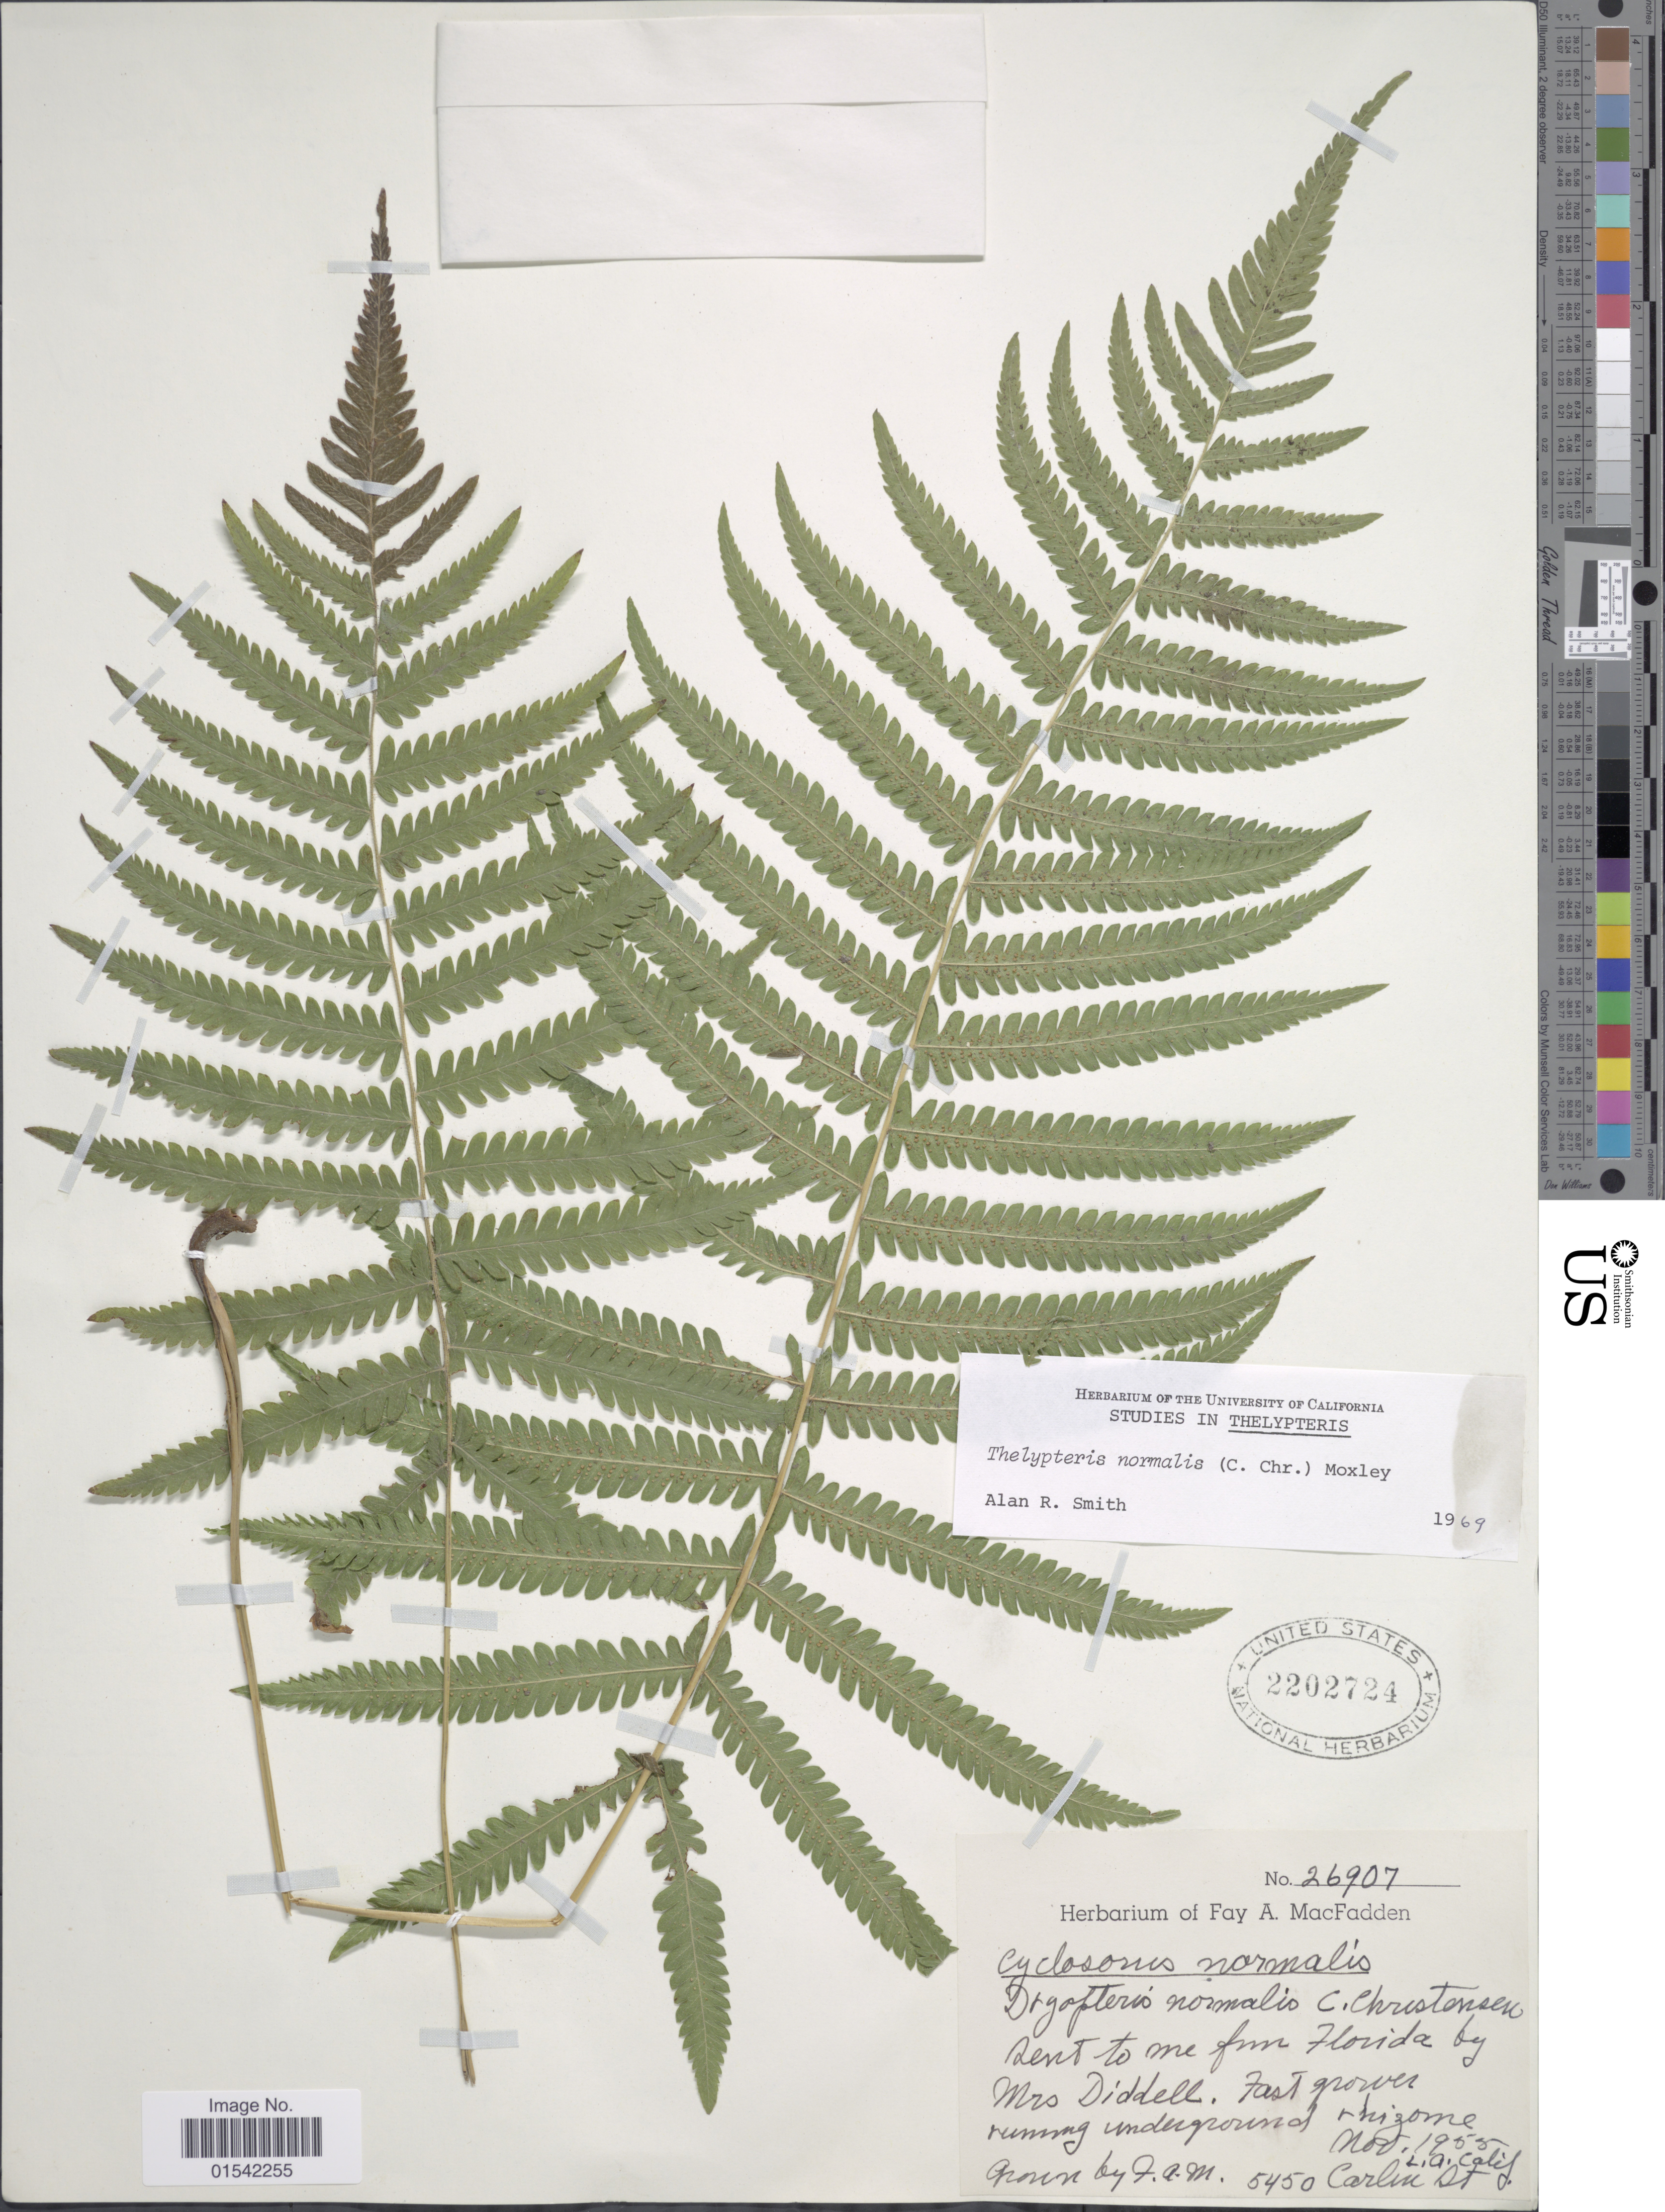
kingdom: Plantae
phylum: Tracheophyta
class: Polypodiopsida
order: Polypodiales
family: Thelypteridaceae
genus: Cyclosorus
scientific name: Cyclosorus kunthii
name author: (Desv.) Christenh.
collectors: F. MacFadden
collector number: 26907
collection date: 1955-11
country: United States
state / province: California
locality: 5450 Carlin Rt., L. A.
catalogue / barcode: US 2202724